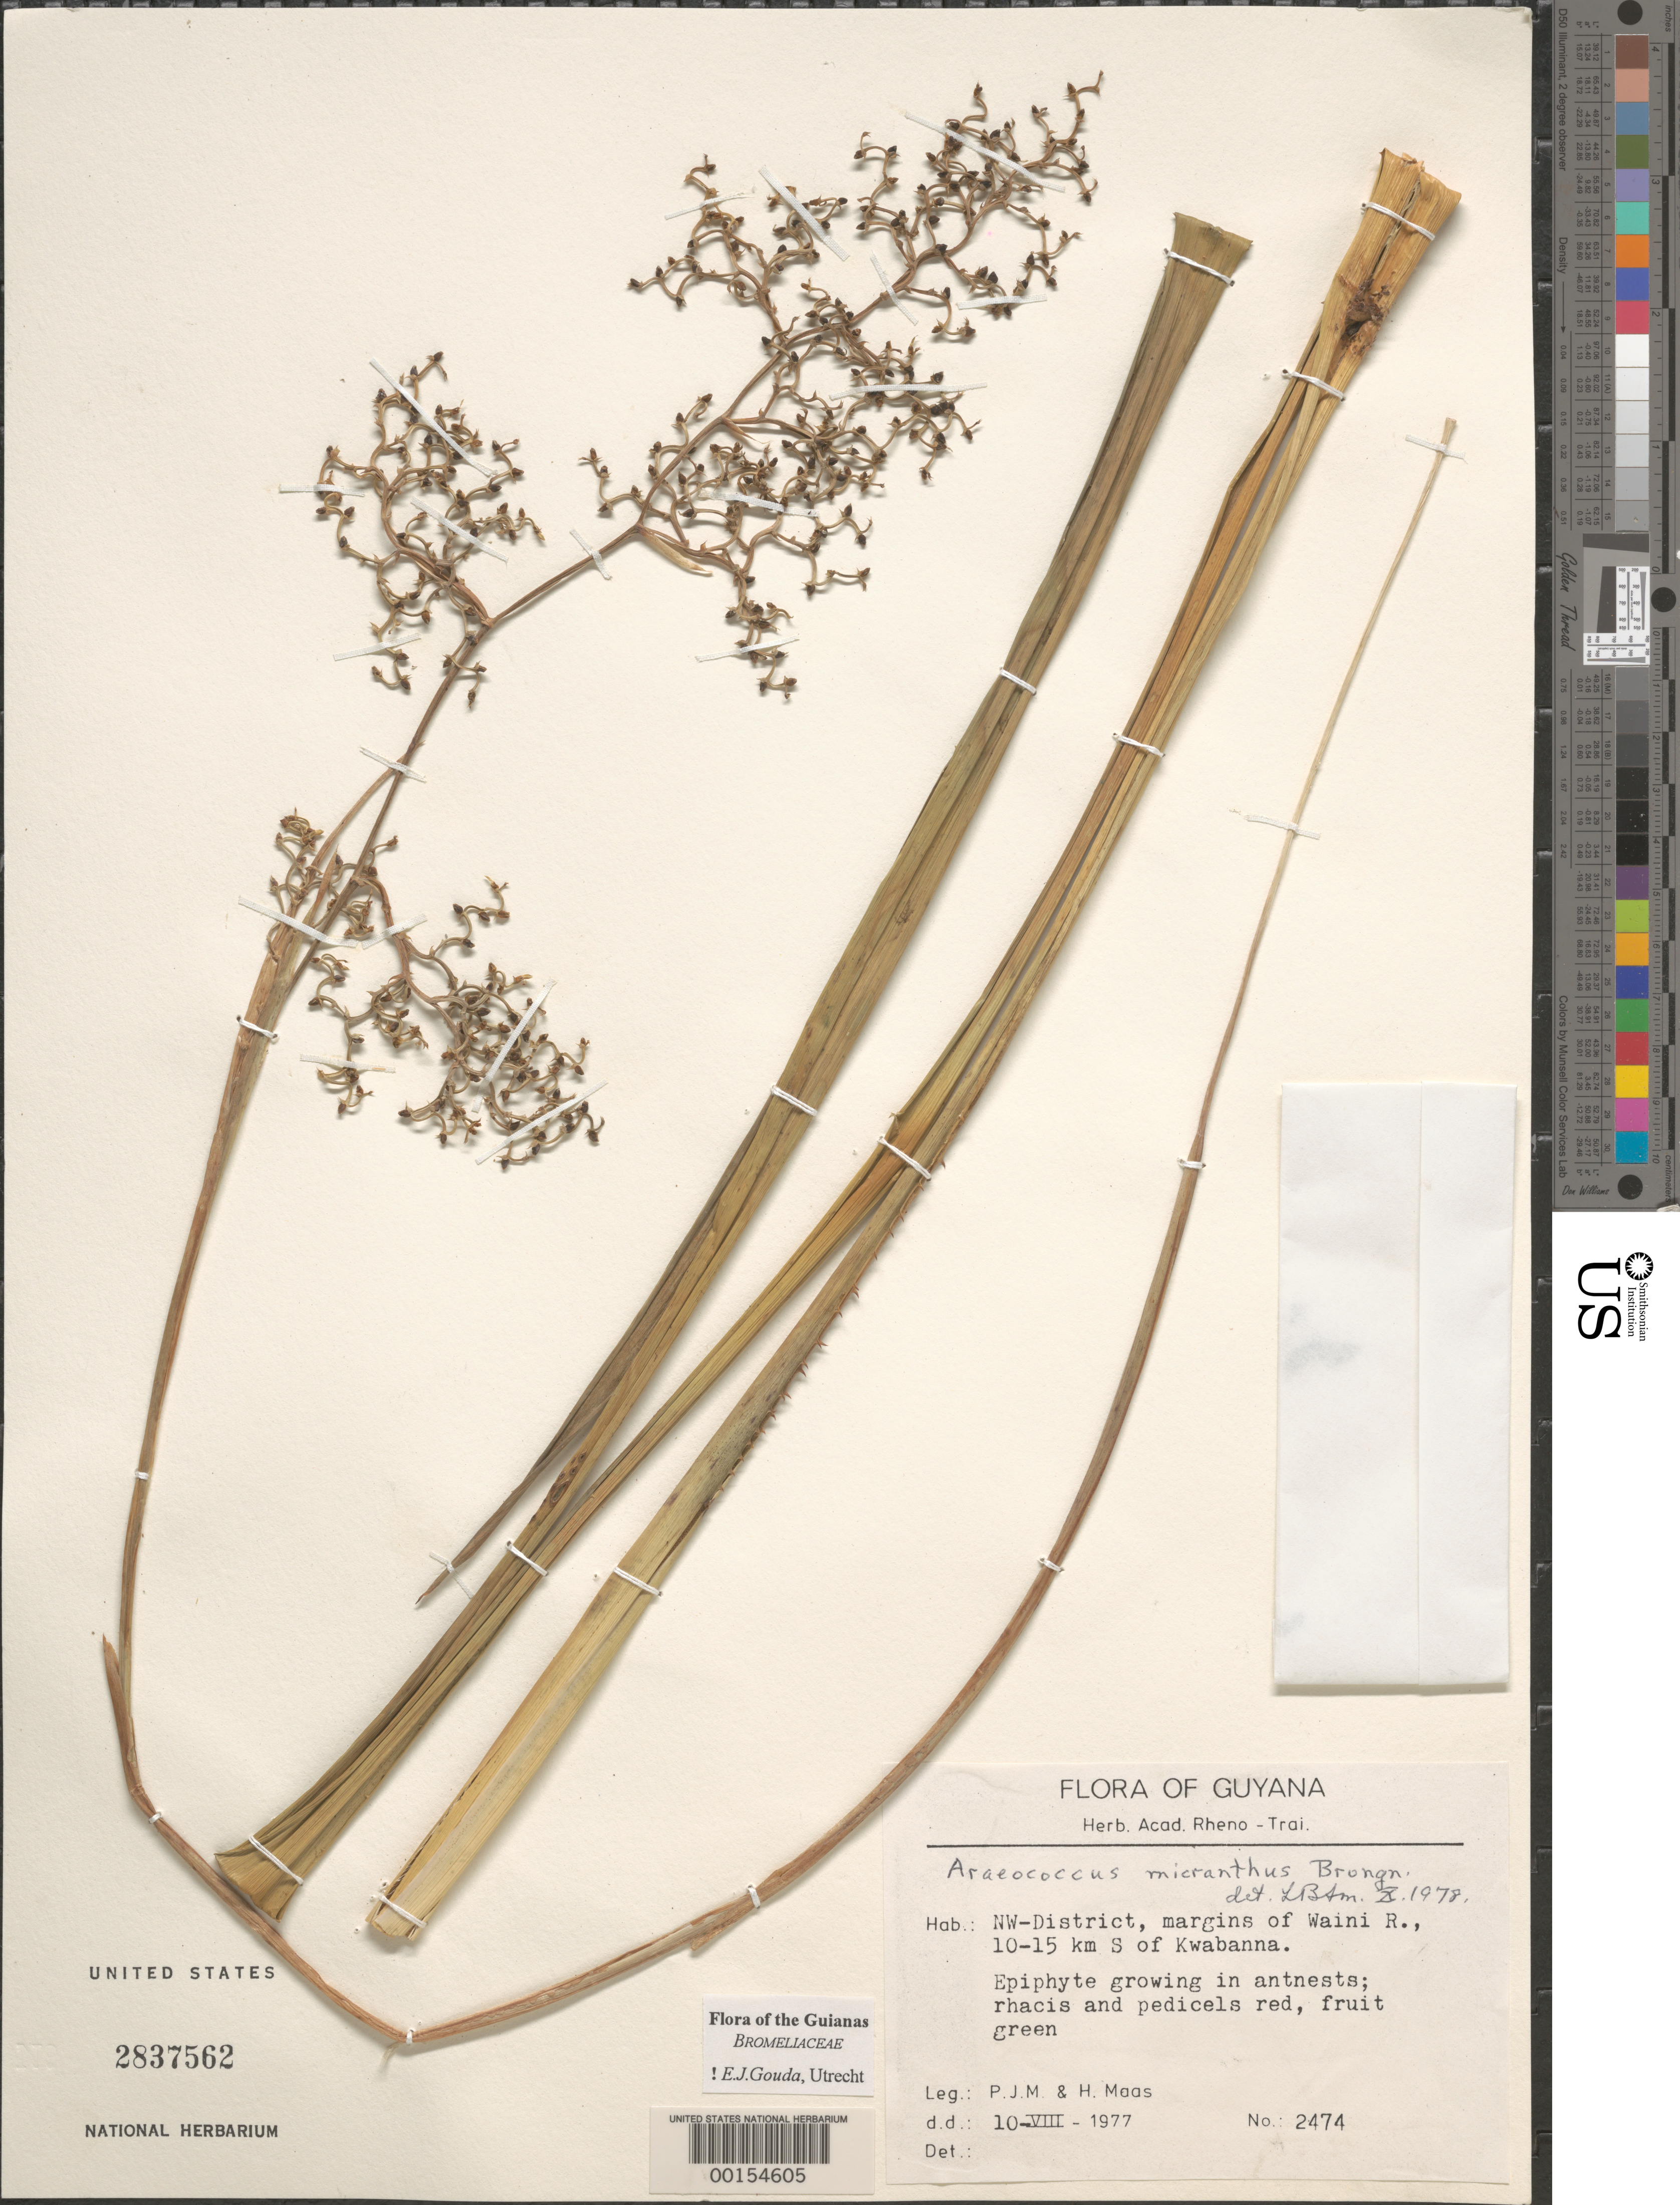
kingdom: Plantae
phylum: Tracheophyta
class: Liliopsida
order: Poales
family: Bromeliaceae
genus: Araeococcus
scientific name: Araeococcus micranthus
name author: Brongn.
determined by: Gouda, E. J.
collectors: P. Maas & H. Maas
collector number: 2474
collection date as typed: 10-Aug-77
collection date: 1977-08-10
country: Guyana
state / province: Barima-Waini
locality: Kwebanna, Waini River, 10-15 km S of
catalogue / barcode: US 2837562